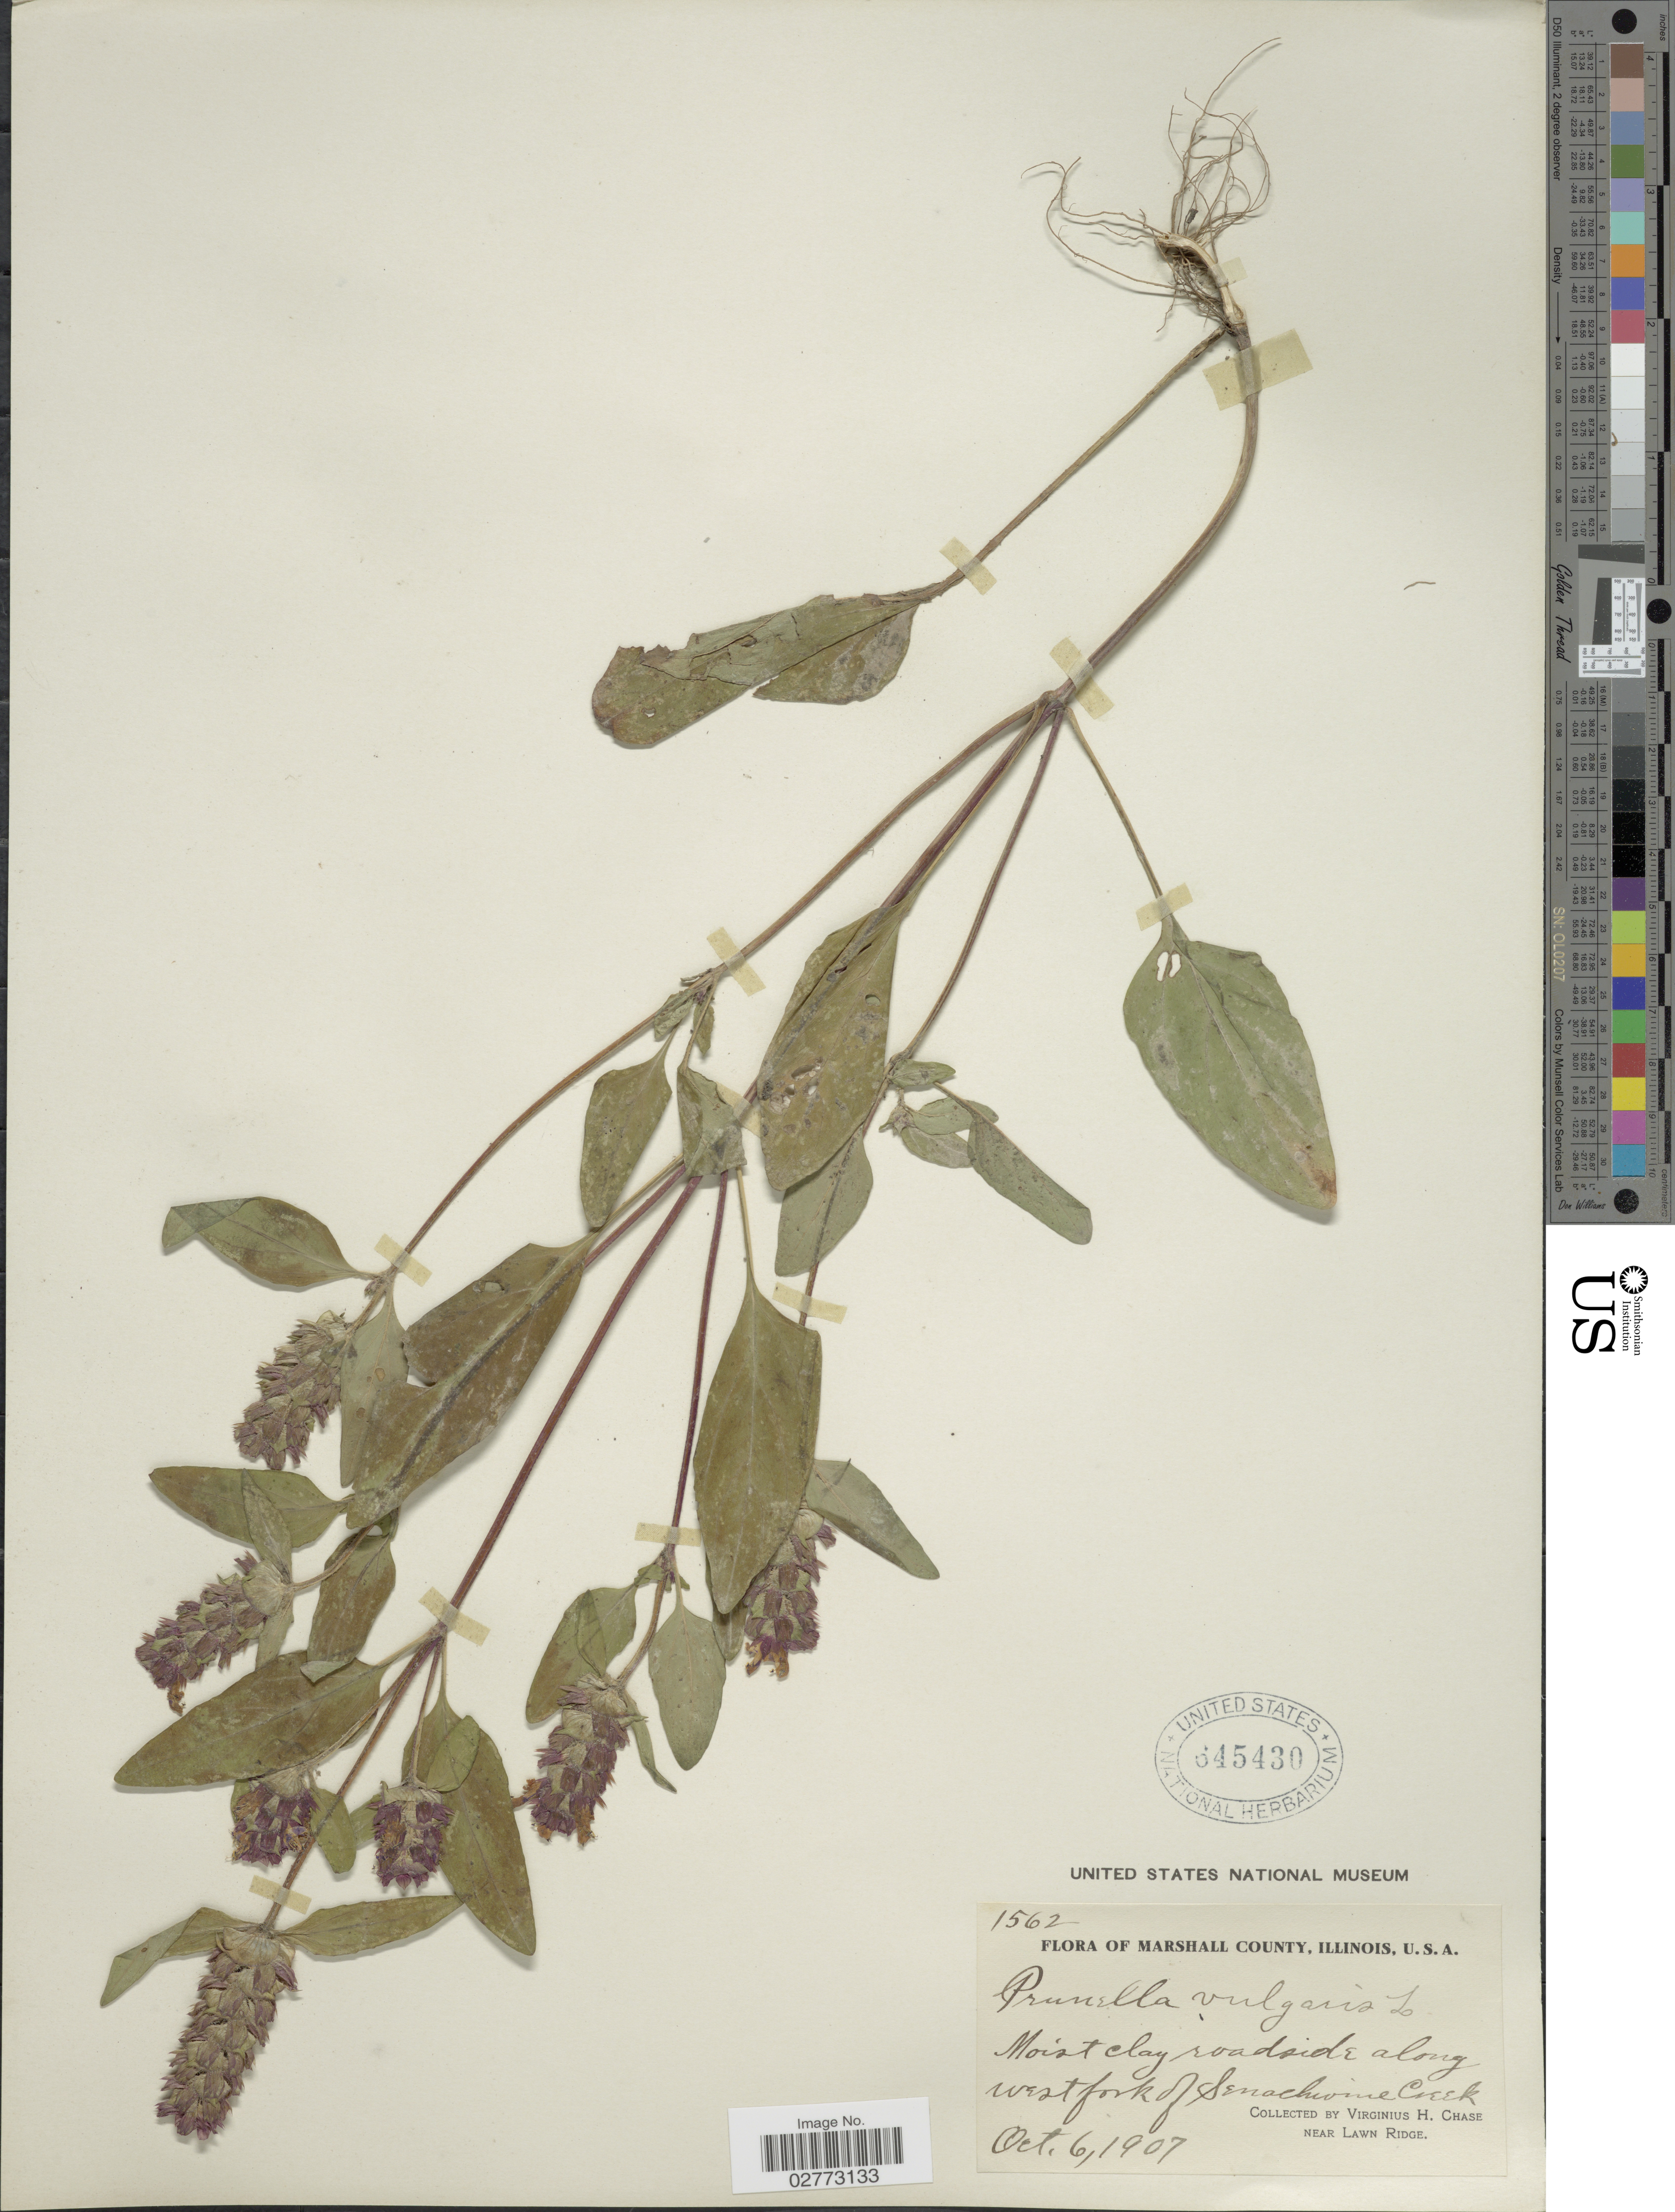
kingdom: Plantae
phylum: Tracheophyta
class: Magnoliopsida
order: Lamiales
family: Lamiaceae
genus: Prunella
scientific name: Prunella vulgaris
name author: L.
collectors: V. H. Chase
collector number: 1562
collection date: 1907-10-06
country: United States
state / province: Illinois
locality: Marshall County, U.S.A., roadside along west fork of Senachwine Creek.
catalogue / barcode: US 645430